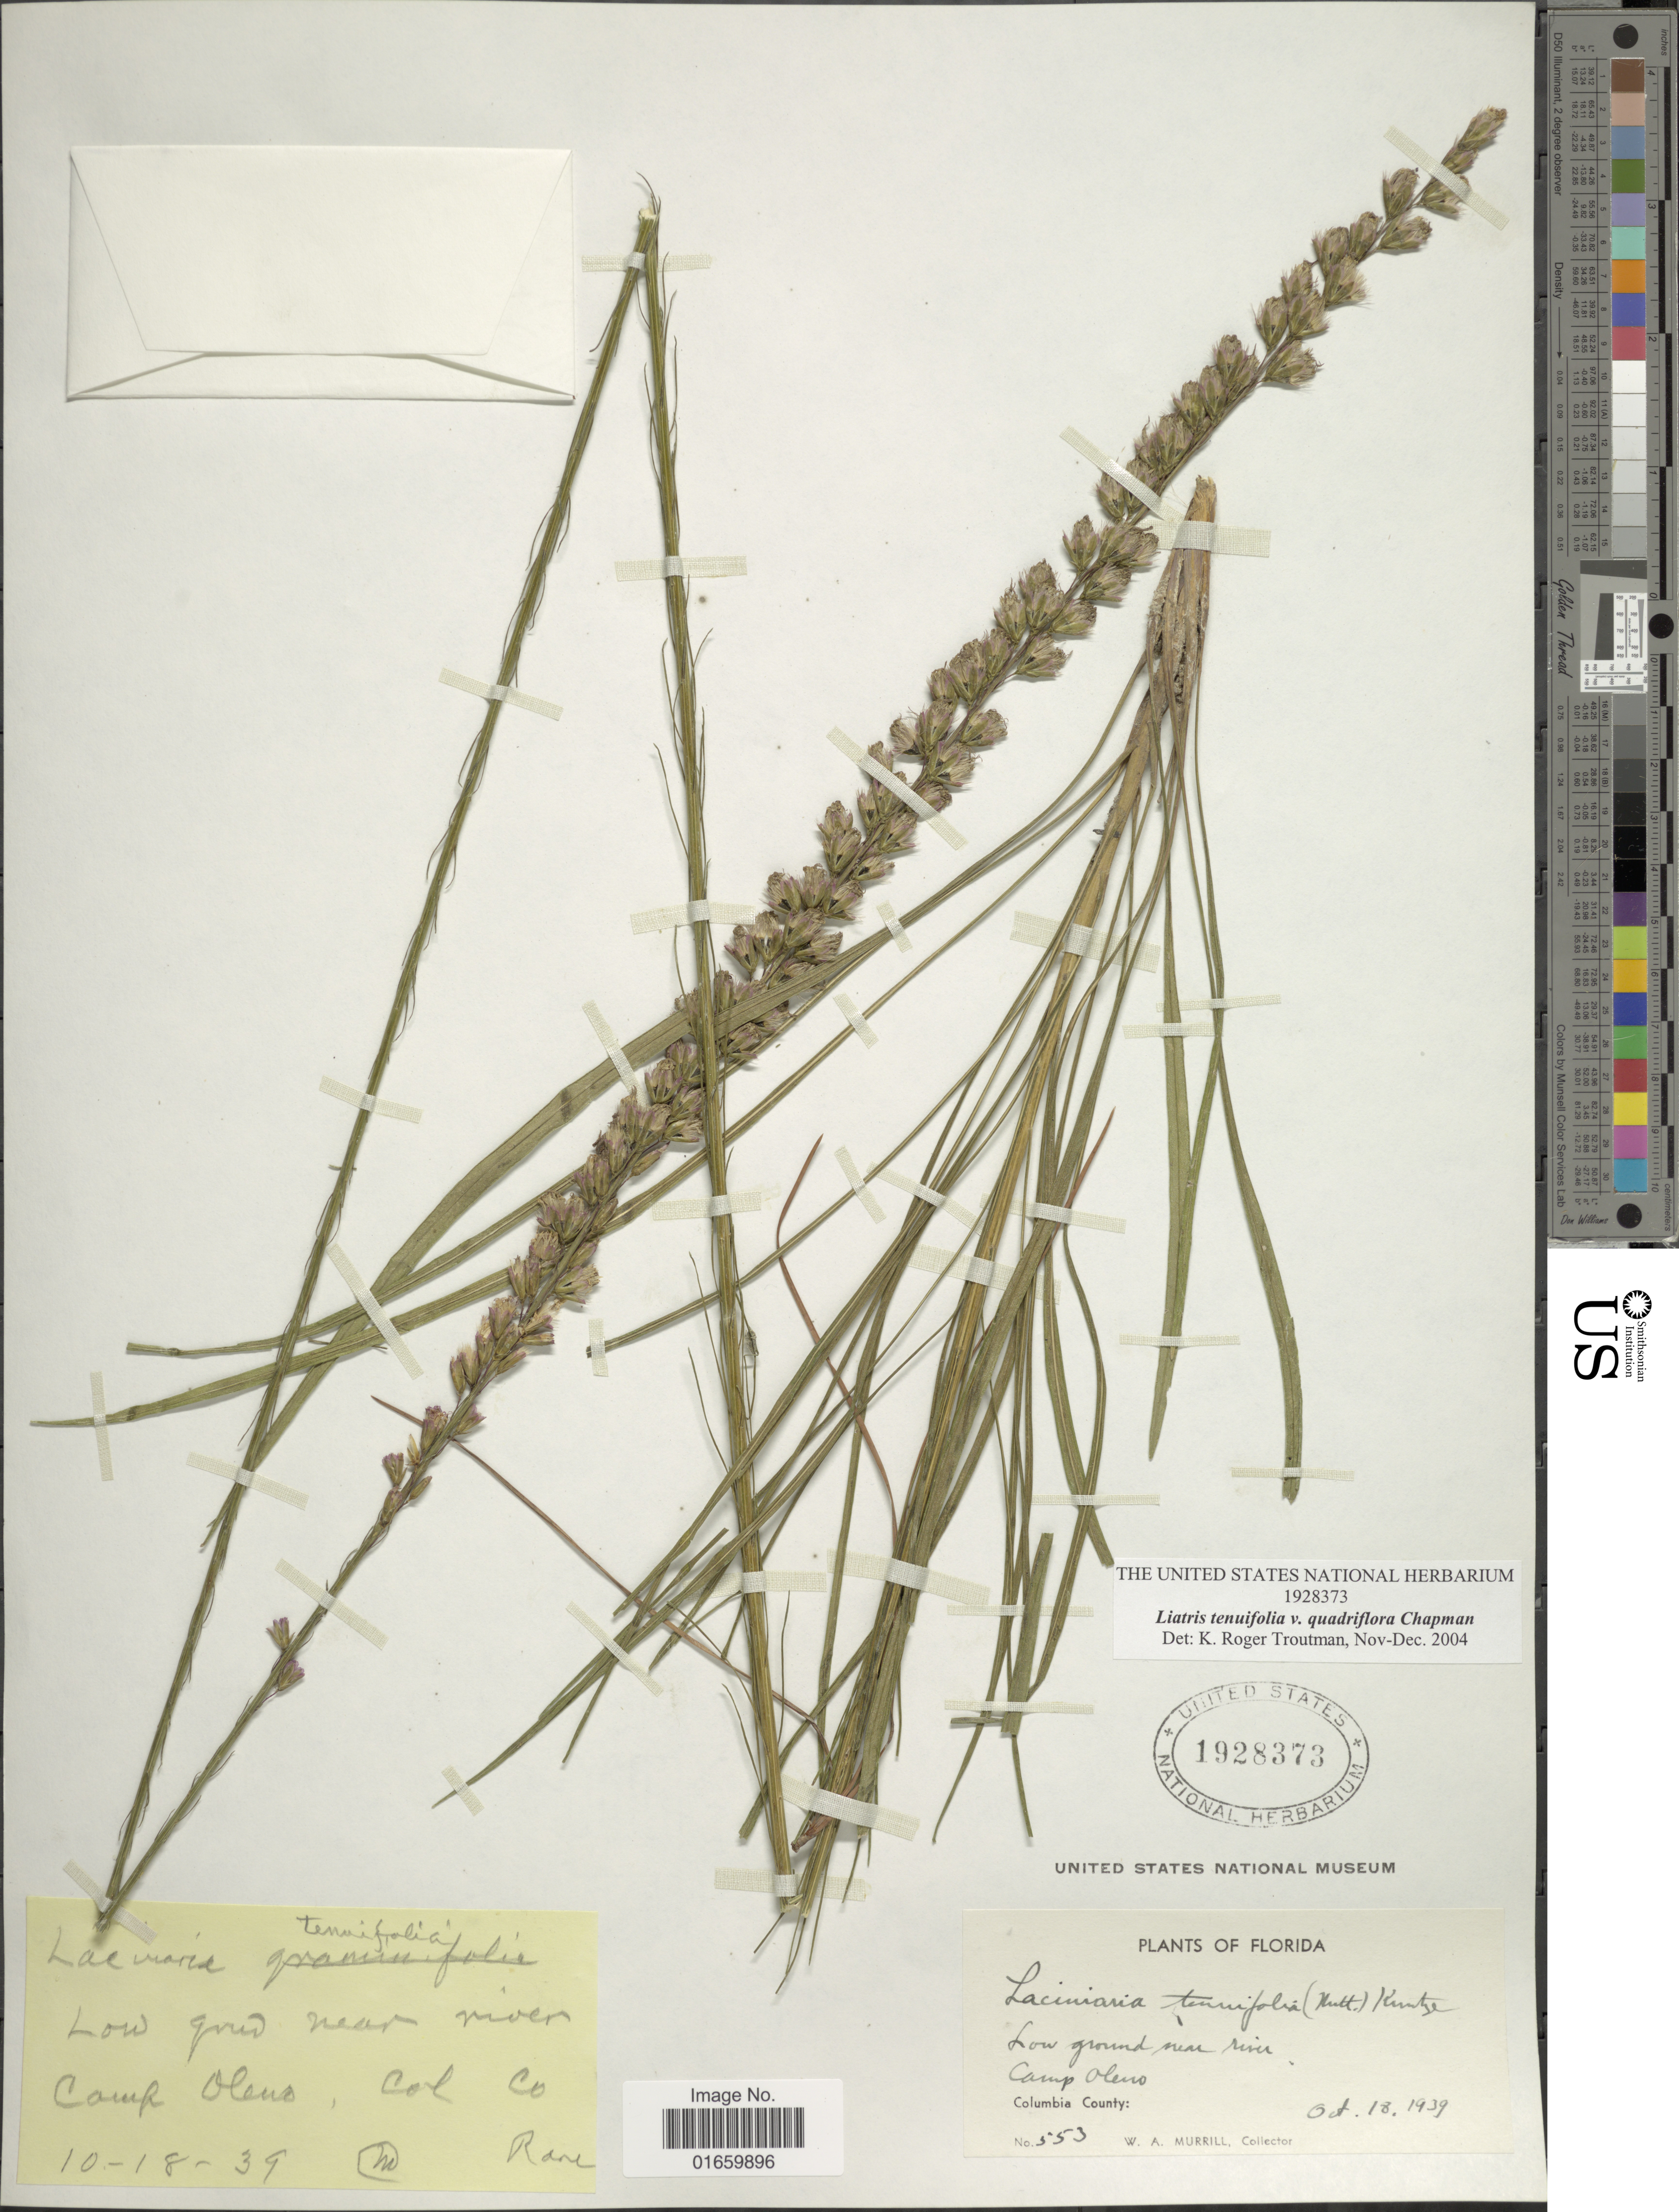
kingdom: Plantae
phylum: Tracheophyta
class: Magnoliopsida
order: Asterales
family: Asteraceae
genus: Liatris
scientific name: Liatris tenuifolia var. quadriflora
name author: Chapm.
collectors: W. A. Murrill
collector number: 553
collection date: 1939-10-19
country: United States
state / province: Florida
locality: Camp Oleno, Columbia County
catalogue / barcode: US 1928373